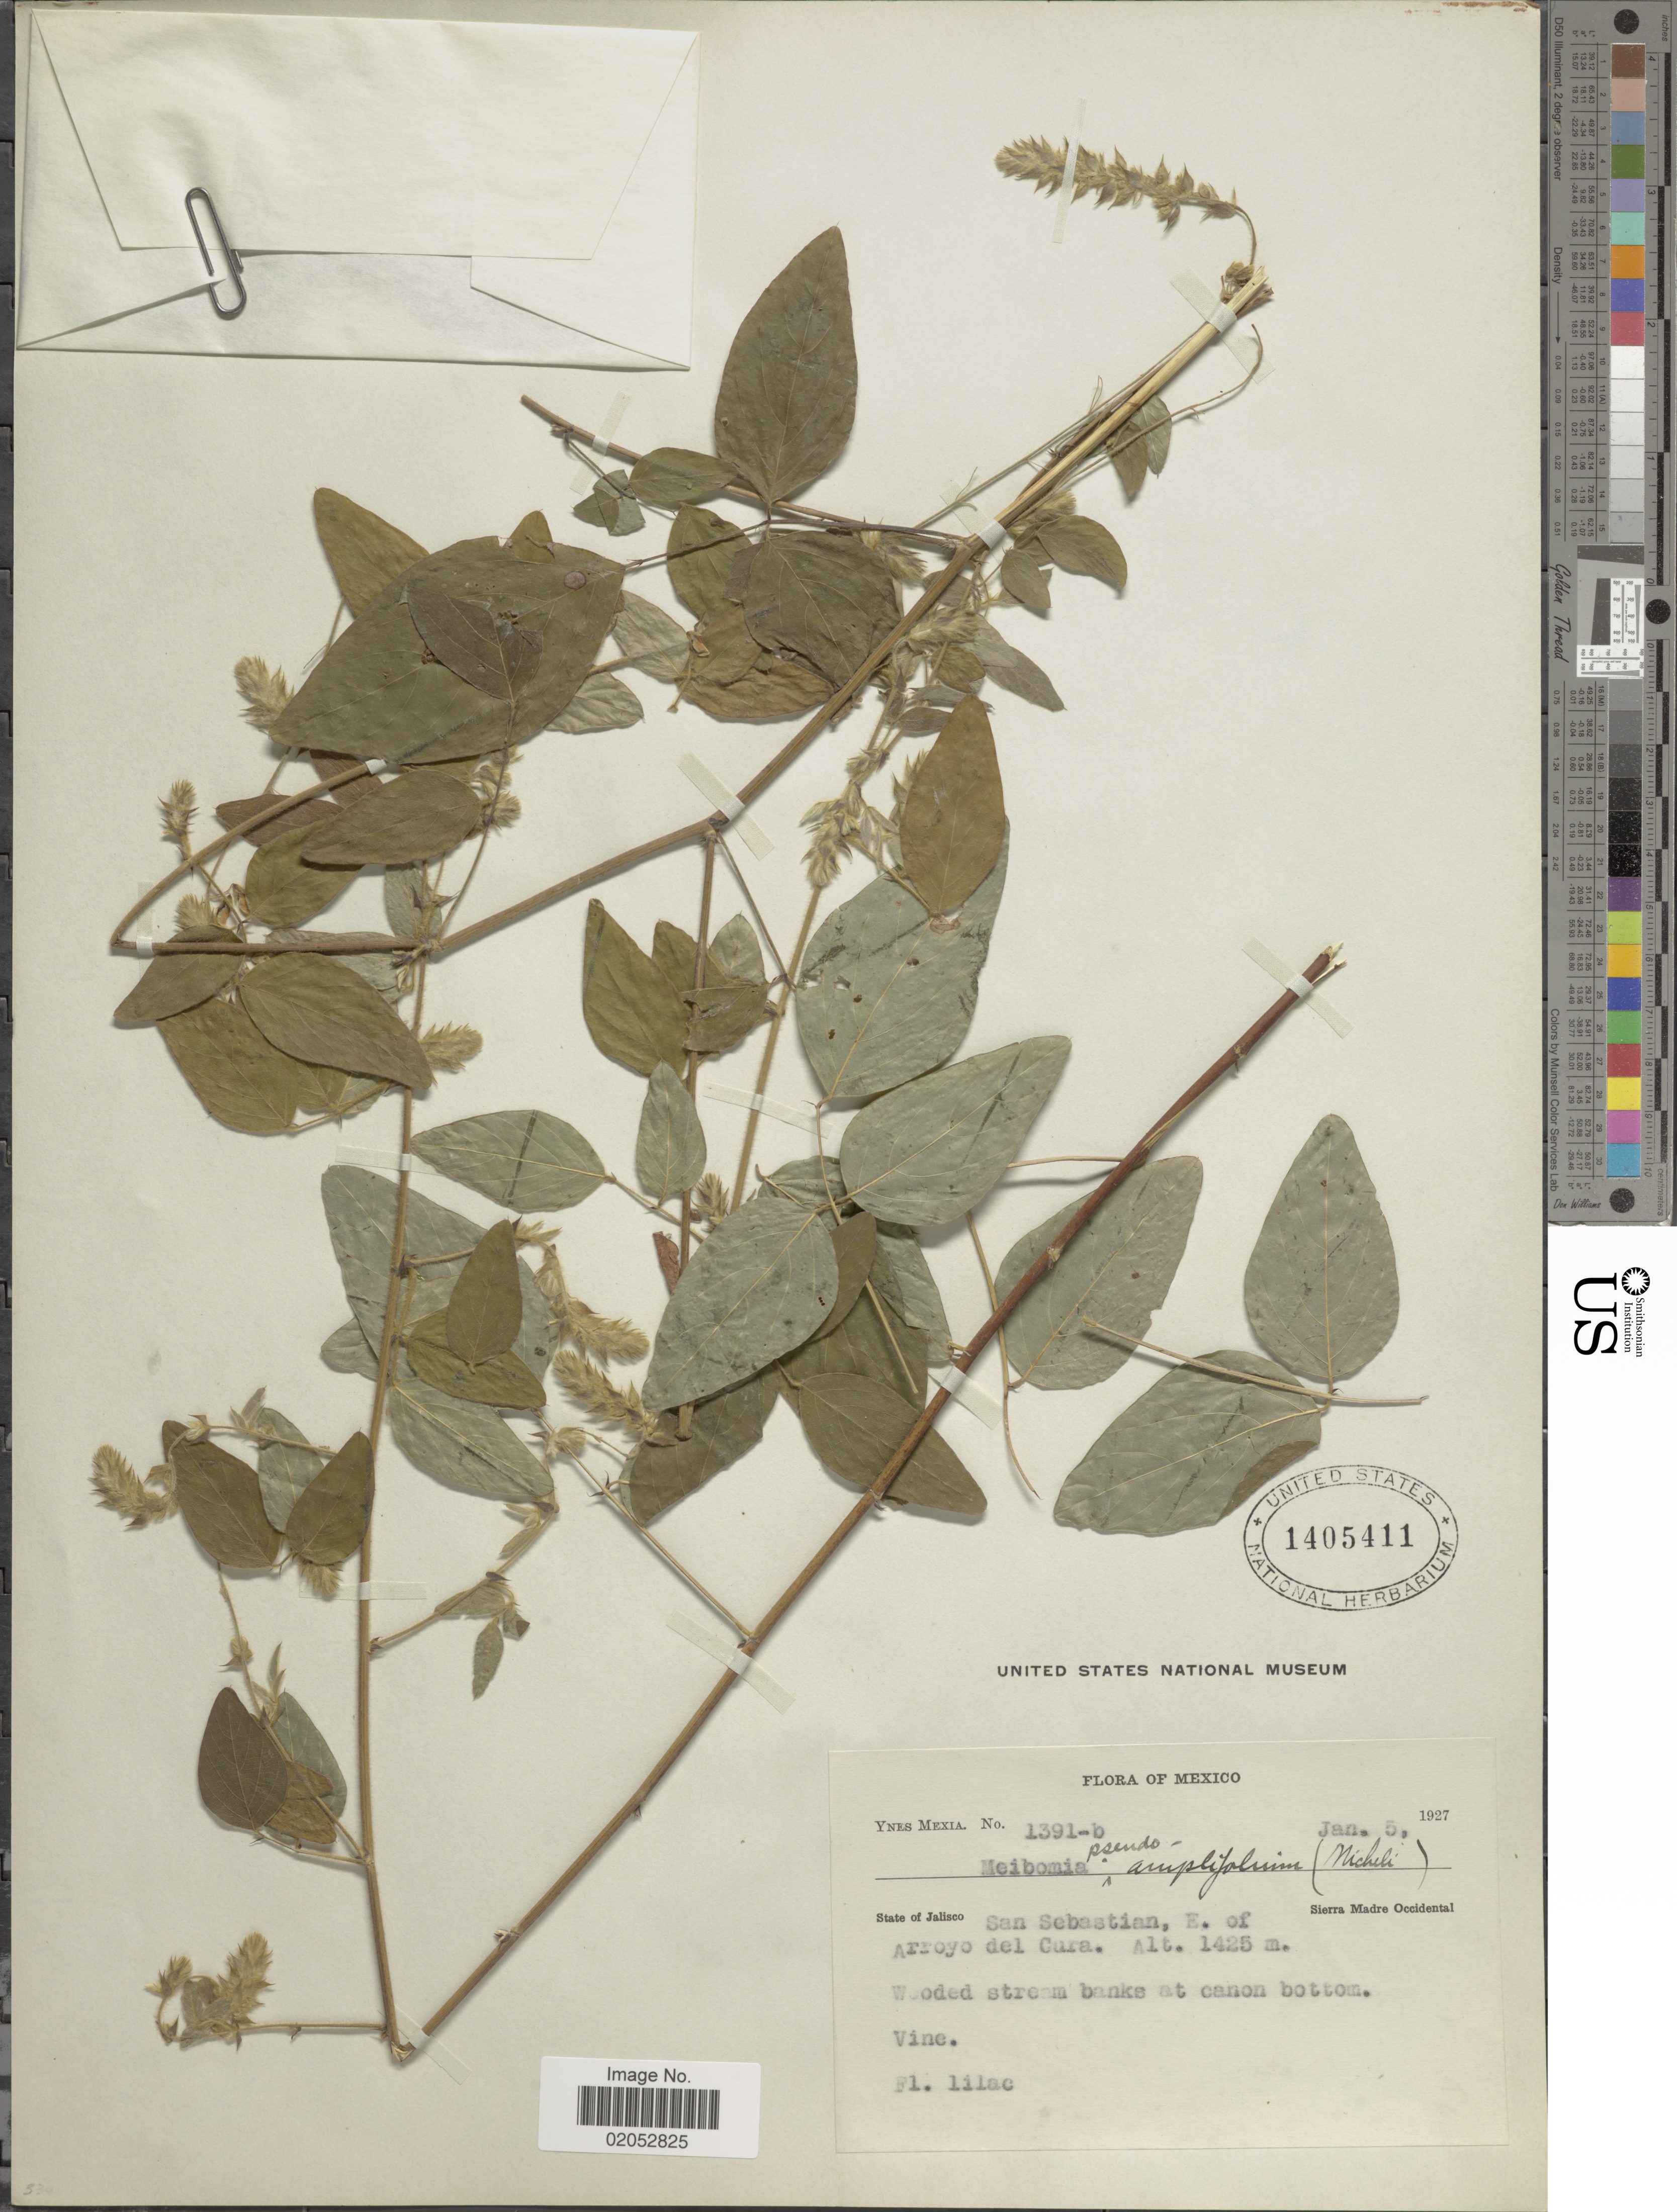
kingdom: Plantae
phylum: Tracheophyta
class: Magnoliopsida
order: Fabales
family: Fabaceae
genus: Desmodium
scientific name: Desmodium pseudoamplifolium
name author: Micheli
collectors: Y. Mexia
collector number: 1391-b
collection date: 1927-01-05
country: Mexico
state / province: Jalisco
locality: San Sebastian, E. of Arroyo del Cura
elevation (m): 1425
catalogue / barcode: US 1405411